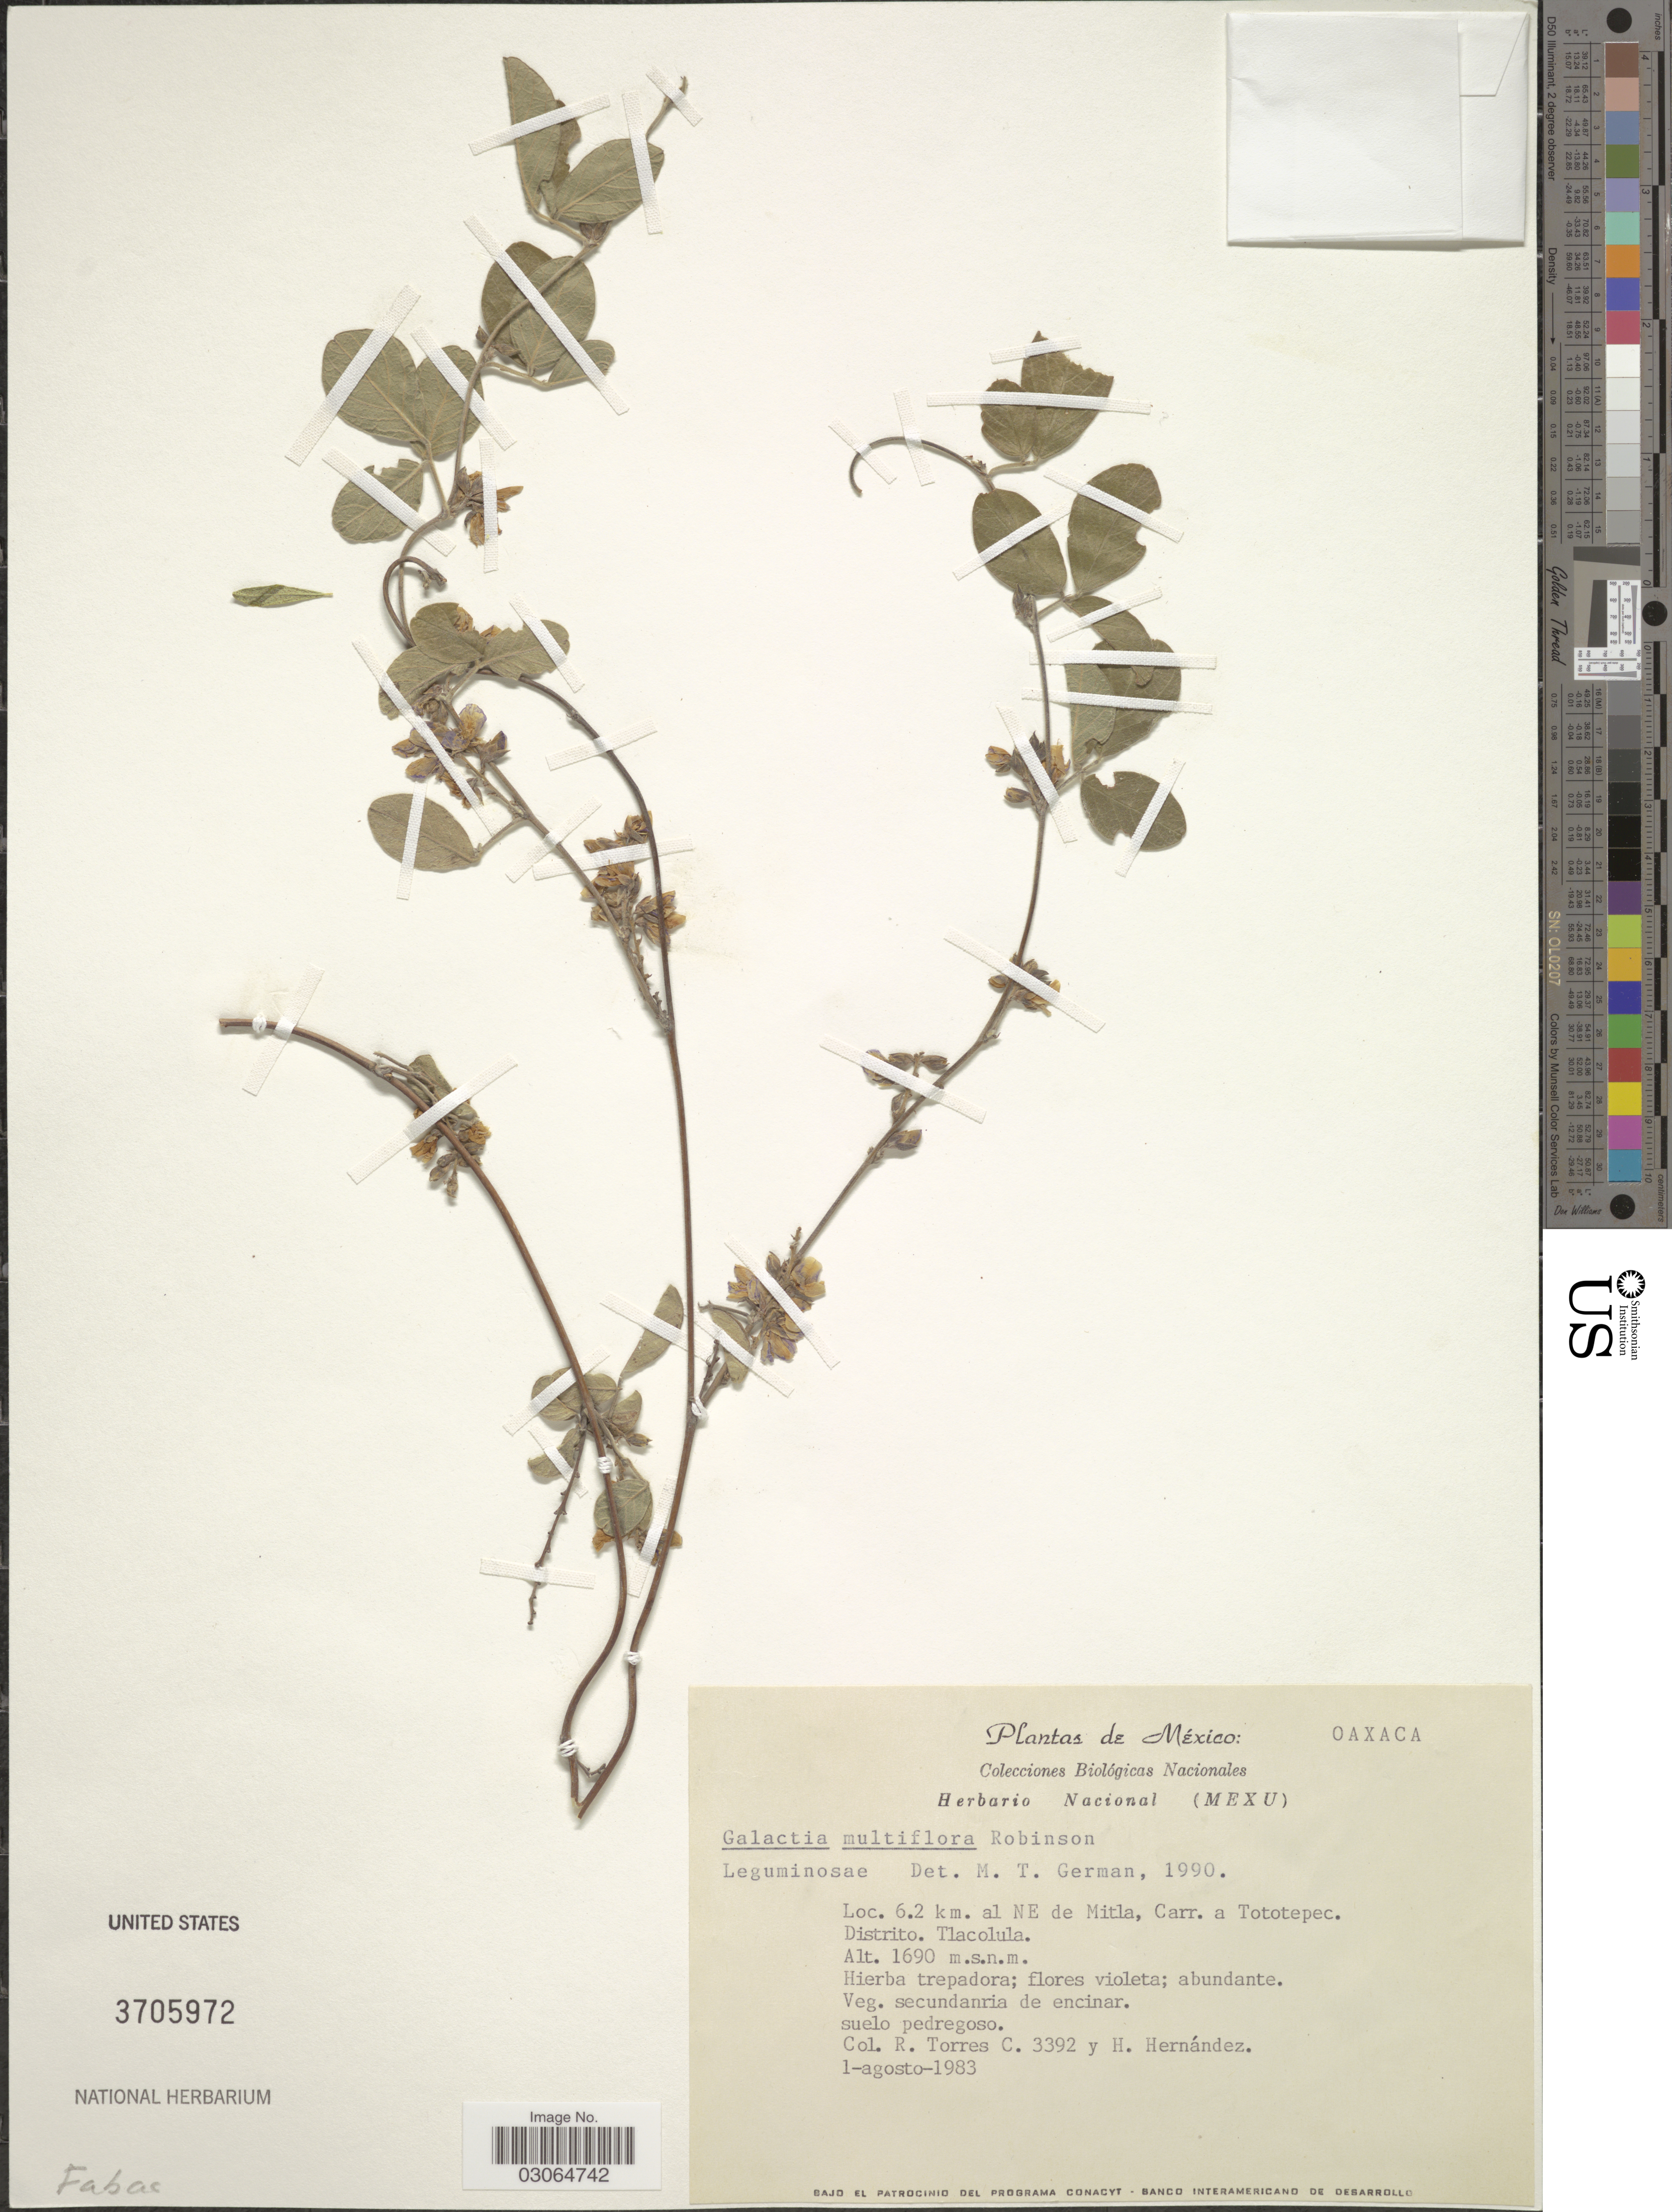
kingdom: Plantae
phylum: Tracheophyta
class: Magnoliopsida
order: Fabales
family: Fabaceae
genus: Galactia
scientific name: Galactia multiflora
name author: B.L. Rob.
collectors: R. Torres C. & Hernández, H.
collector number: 3392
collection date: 1983-08-01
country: Mexico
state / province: Oaxaca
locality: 6.2 km. al NE de Mitla, Carr. a Tototepec. Distrito. Tlacolula.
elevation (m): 1690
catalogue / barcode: US 3705972